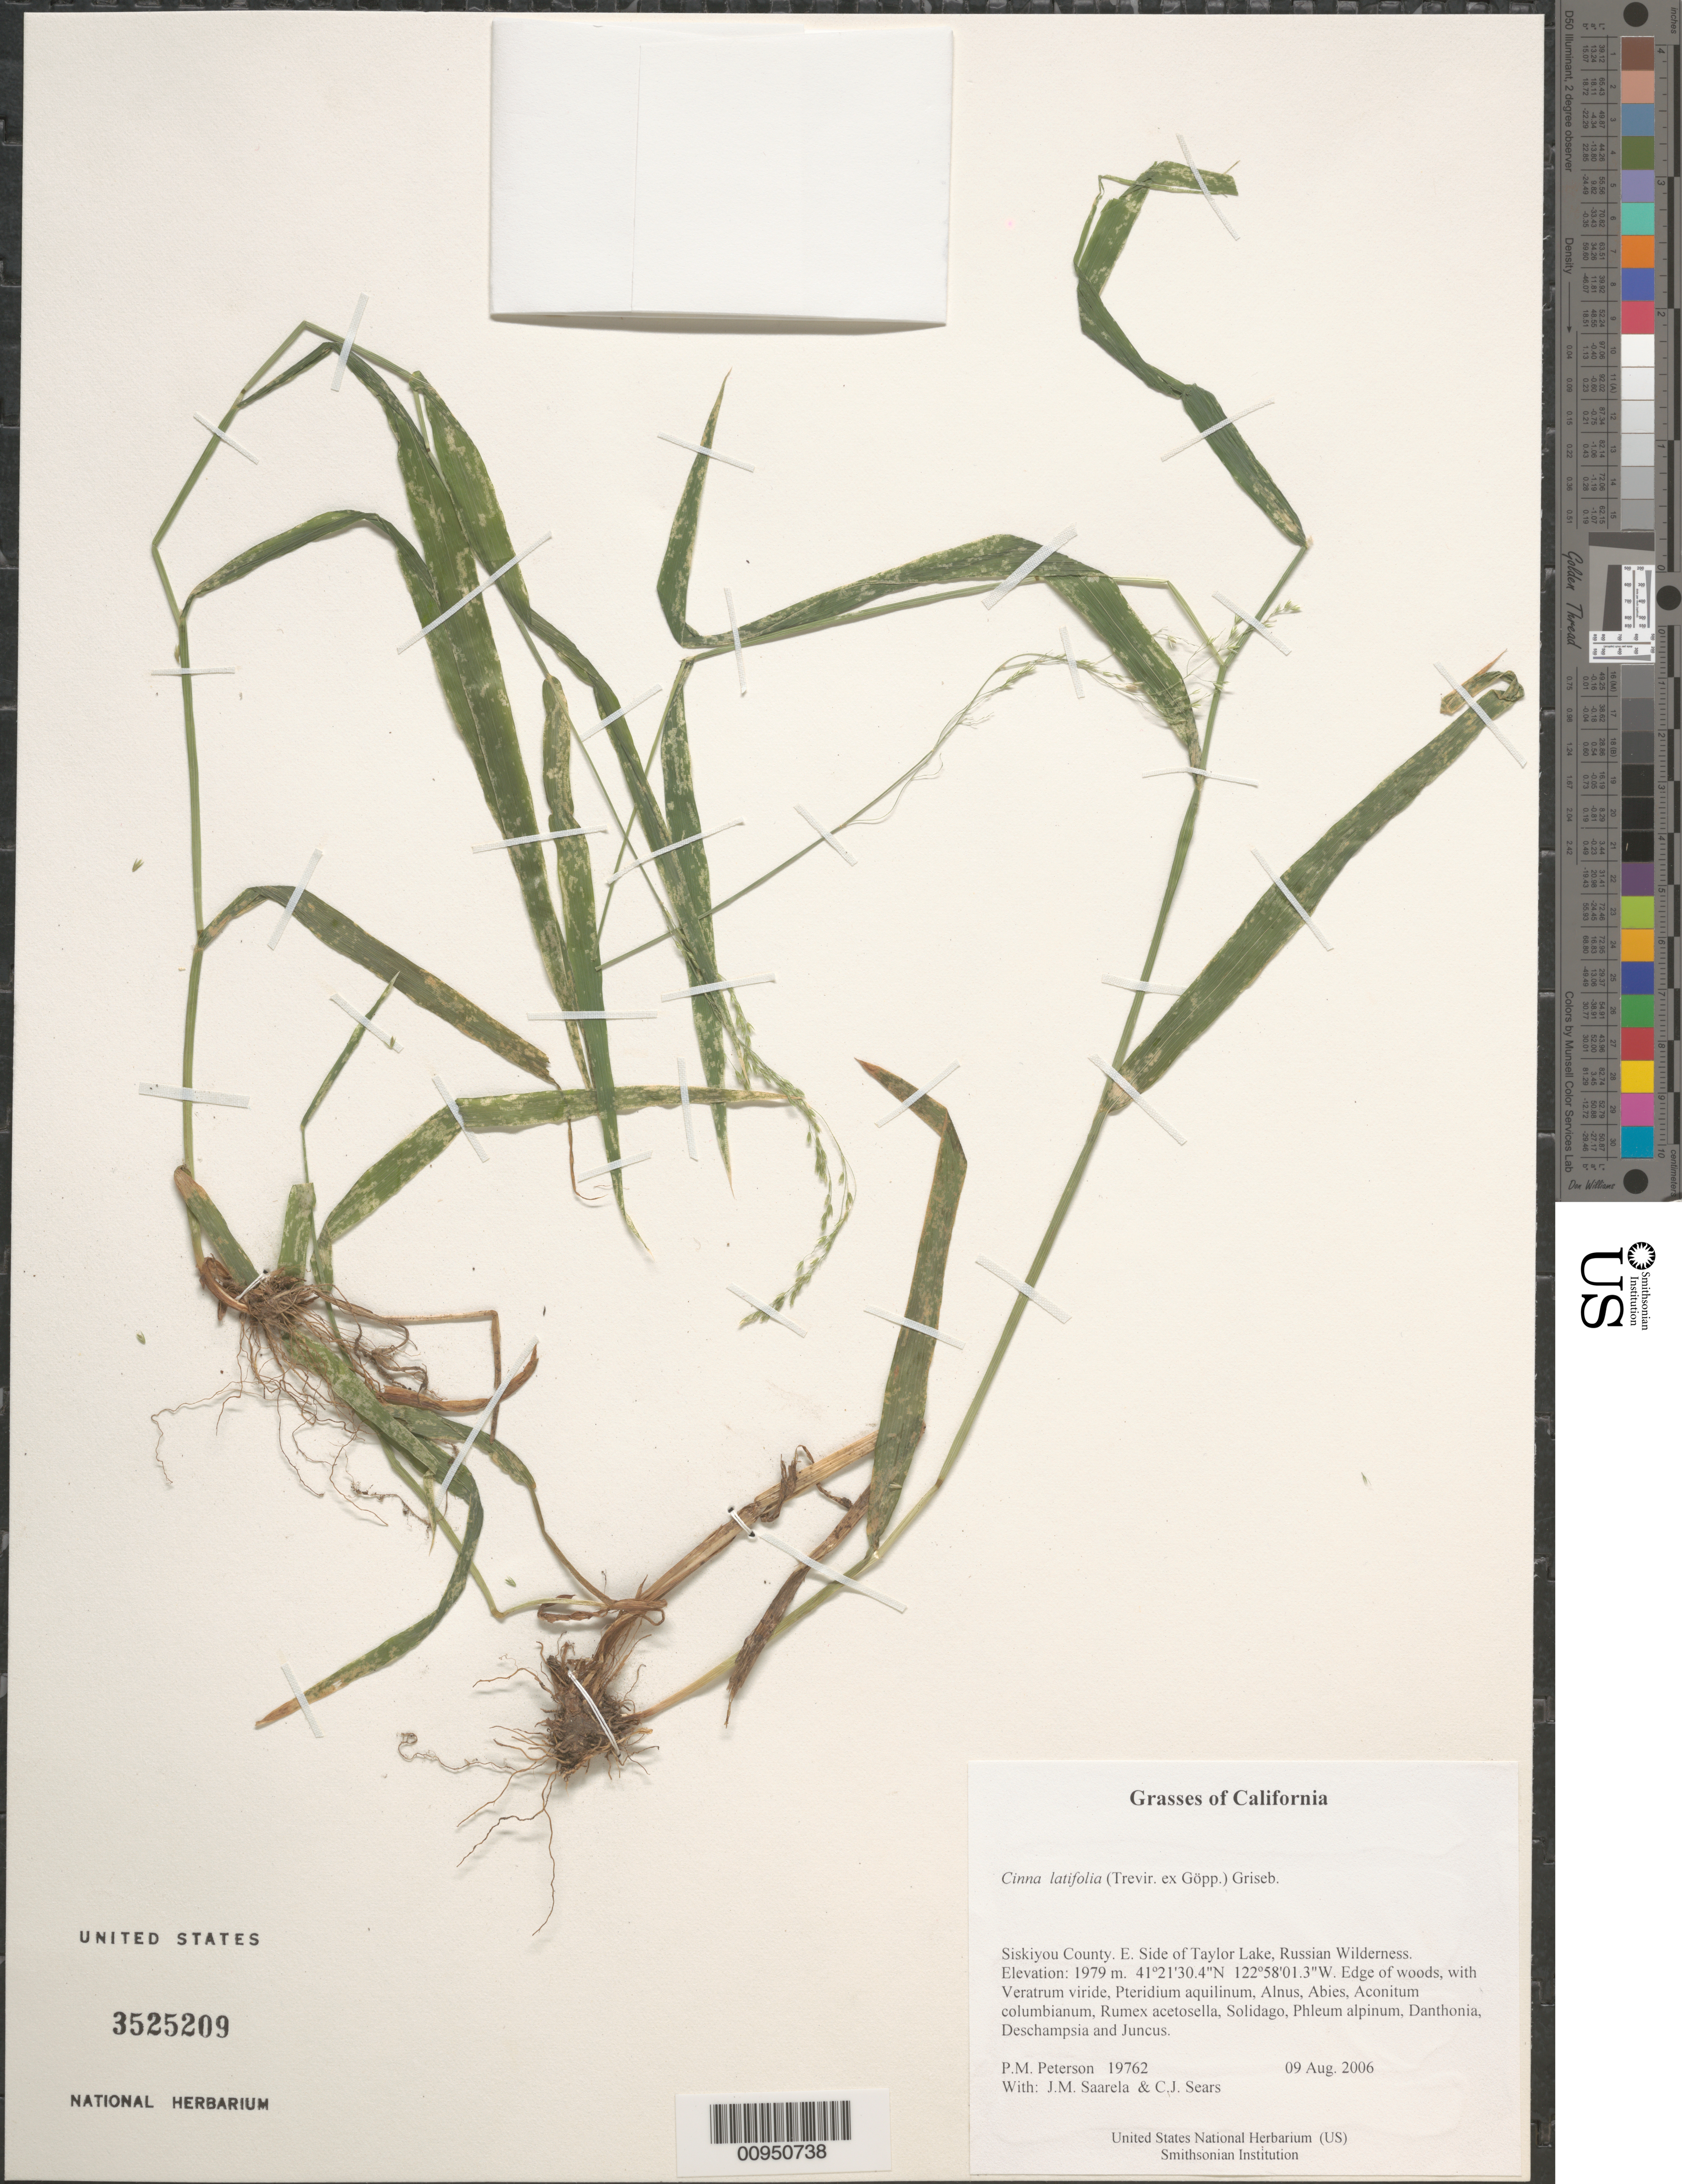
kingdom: Plantae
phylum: Tracheophyta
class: Liliopsida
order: Poales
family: Poaceae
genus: Cinna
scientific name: Cinna latifolia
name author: (Trevir. ex Goeppert) Griseb.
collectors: P. M. Peterson, J. Saarela & C. Sears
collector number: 19762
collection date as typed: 09 Aug 2006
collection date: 2006-08-09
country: United States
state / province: California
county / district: Siskiyou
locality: E. side of Taylor Lake, Russian Wilderness.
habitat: Edge of woods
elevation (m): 1979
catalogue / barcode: US 3525209